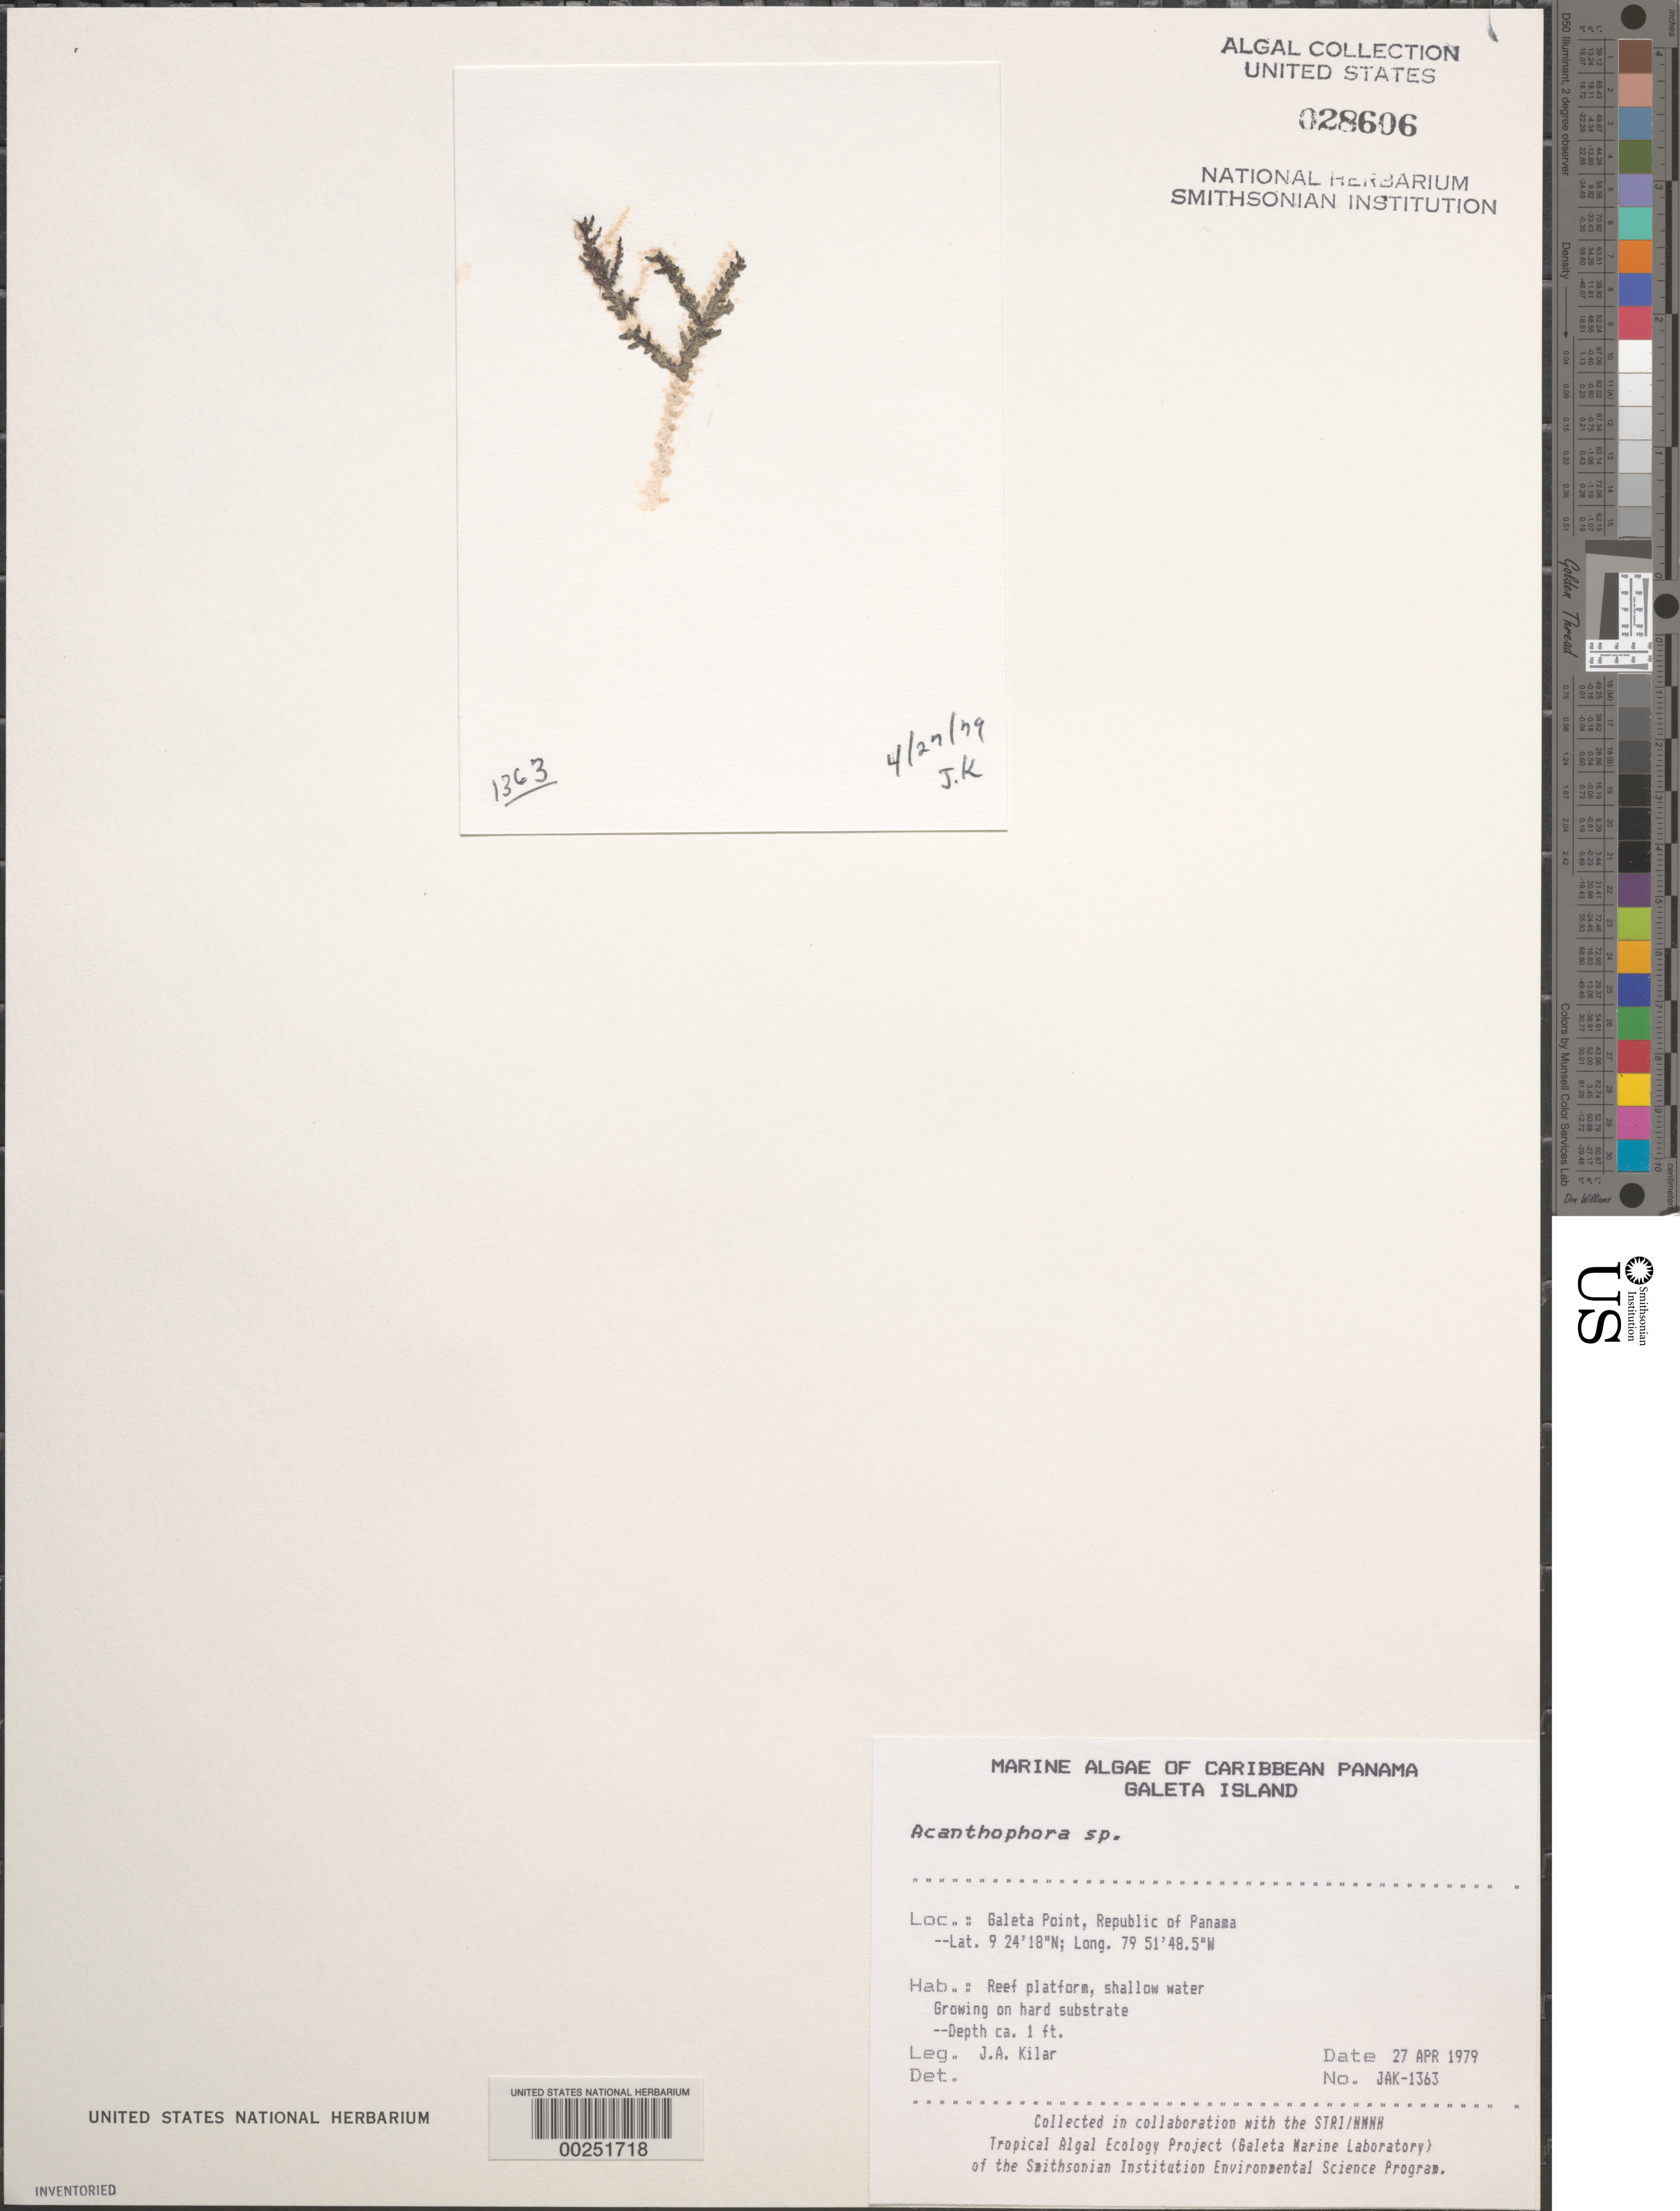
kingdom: Plantae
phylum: Rhodophyta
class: Florideophyceae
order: Ceramiales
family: Rhodomelaceae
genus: Acanthophora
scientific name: Acanthophora sp.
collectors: J. A. Kilar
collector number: JAK-1363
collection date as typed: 27 Apr 1979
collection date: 1979-04-27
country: Panama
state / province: Colón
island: Galeta Island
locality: Galeta Point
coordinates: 9 24' 18" N, 79 51' 48.5" W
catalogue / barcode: US 28606